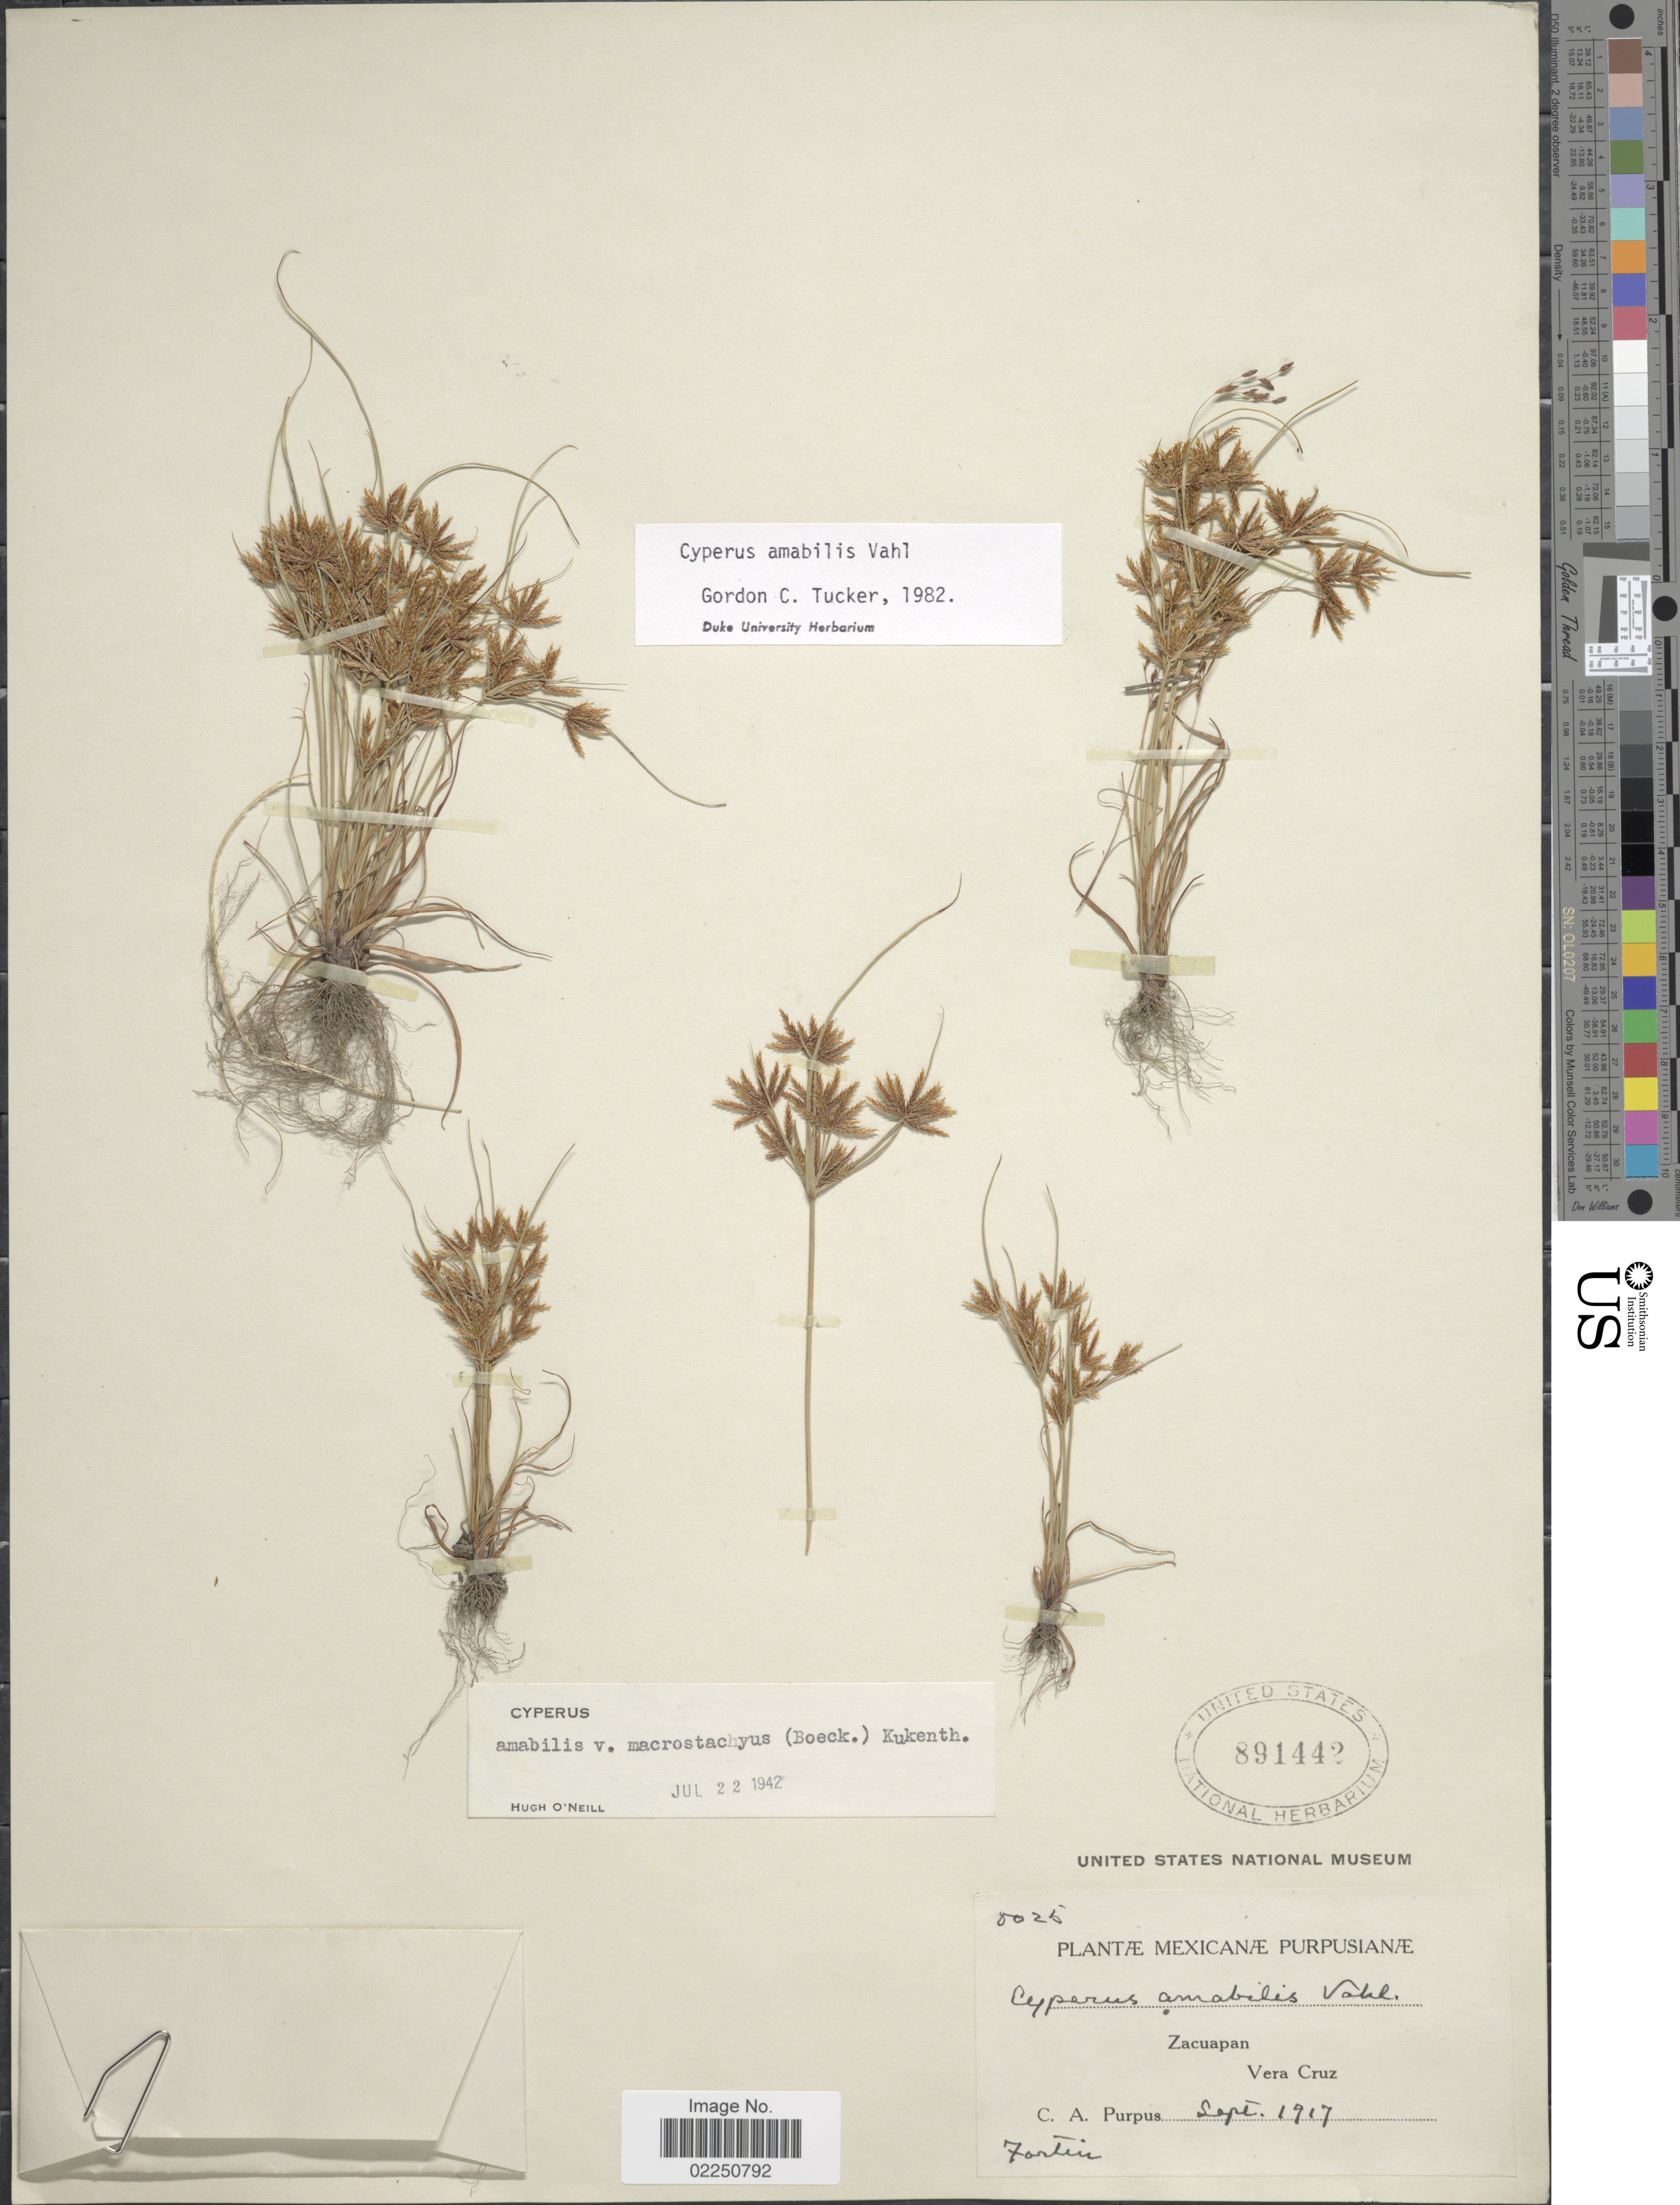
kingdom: Plantae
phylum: Tracheophyta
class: Liliopsida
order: Poales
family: Cyperaceae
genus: Cyperus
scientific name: Cyperus amabilis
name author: Vahl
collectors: C. A. Purpus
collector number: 8025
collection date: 1917-09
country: Mexico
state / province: Veracruz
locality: Zacuapan Vera Cruz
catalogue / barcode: US 891442